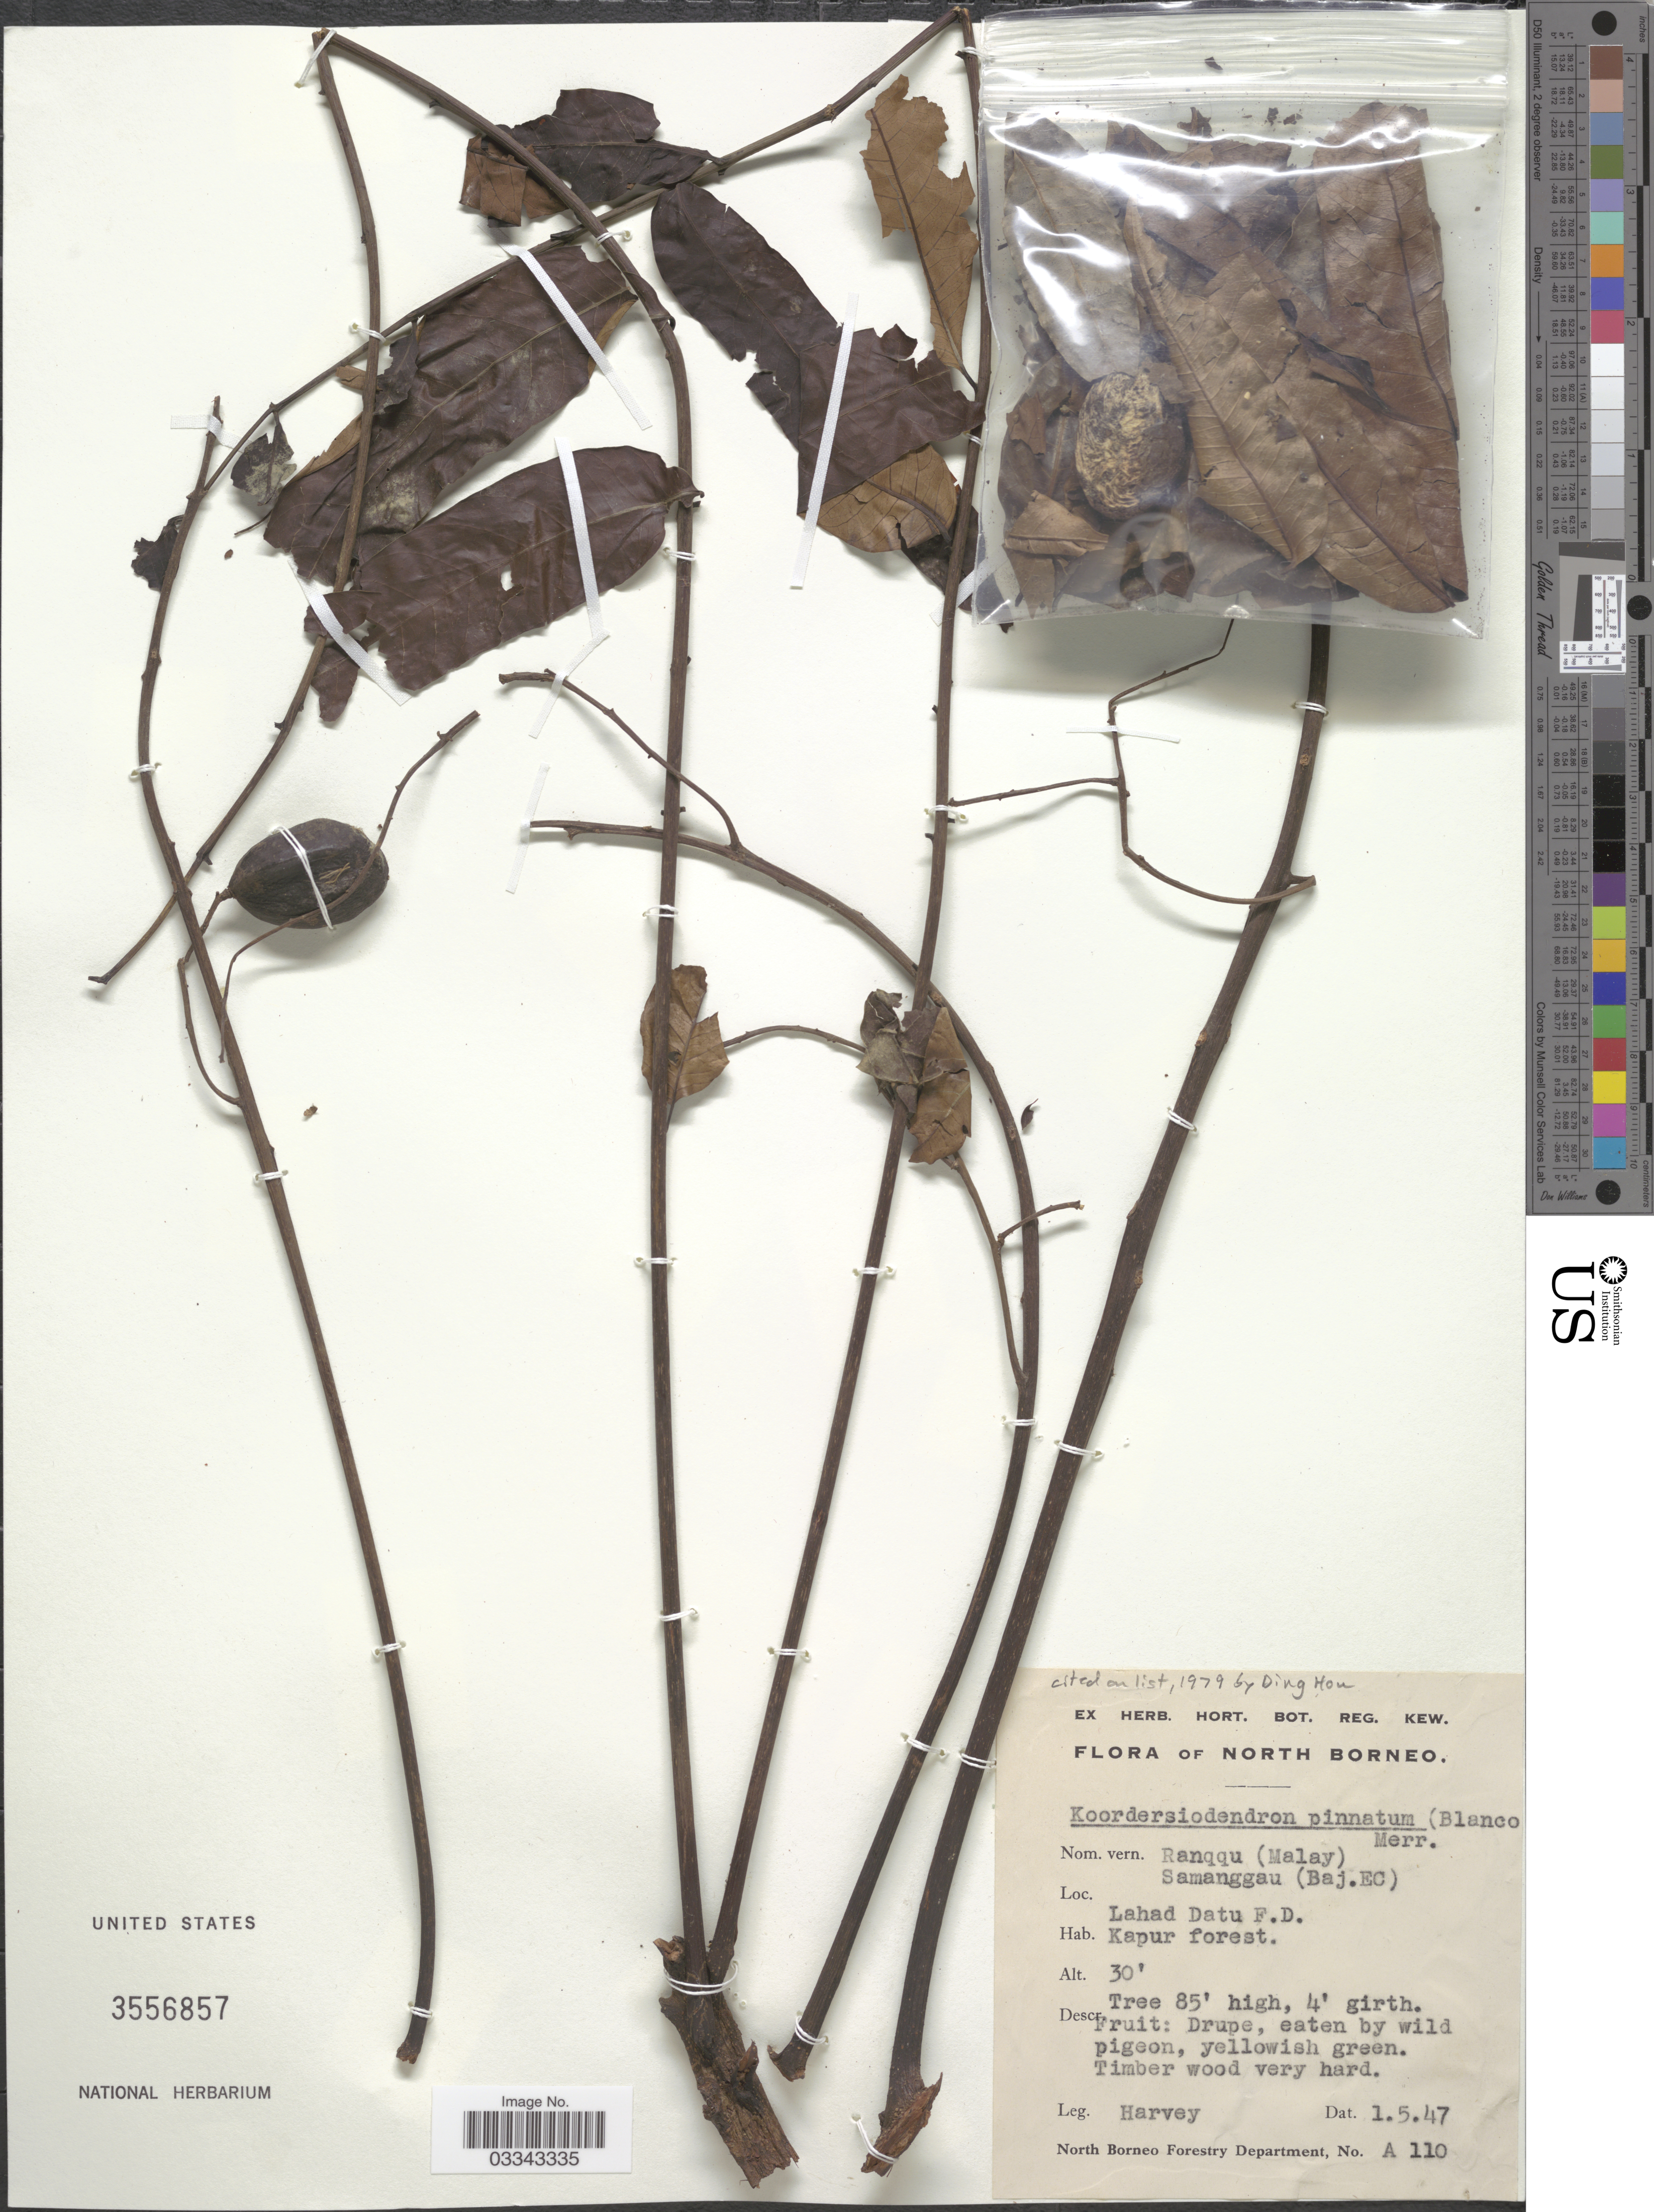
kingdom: Plantae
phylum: Tracheophyta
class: Magnoliopsida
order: Sapindales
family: Anacardiaceae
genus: Koordersiodendron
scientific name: Koordersiodendron pinnatum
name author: (Blanco) Merr.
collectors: -. Harvey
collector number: A 110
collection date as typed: Transcribed d/m/y: 1/5/47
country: Malaysia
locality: North Borneo. Lahad Datu F.D. Kapur forest.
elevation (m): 9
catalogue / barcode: US 3556857